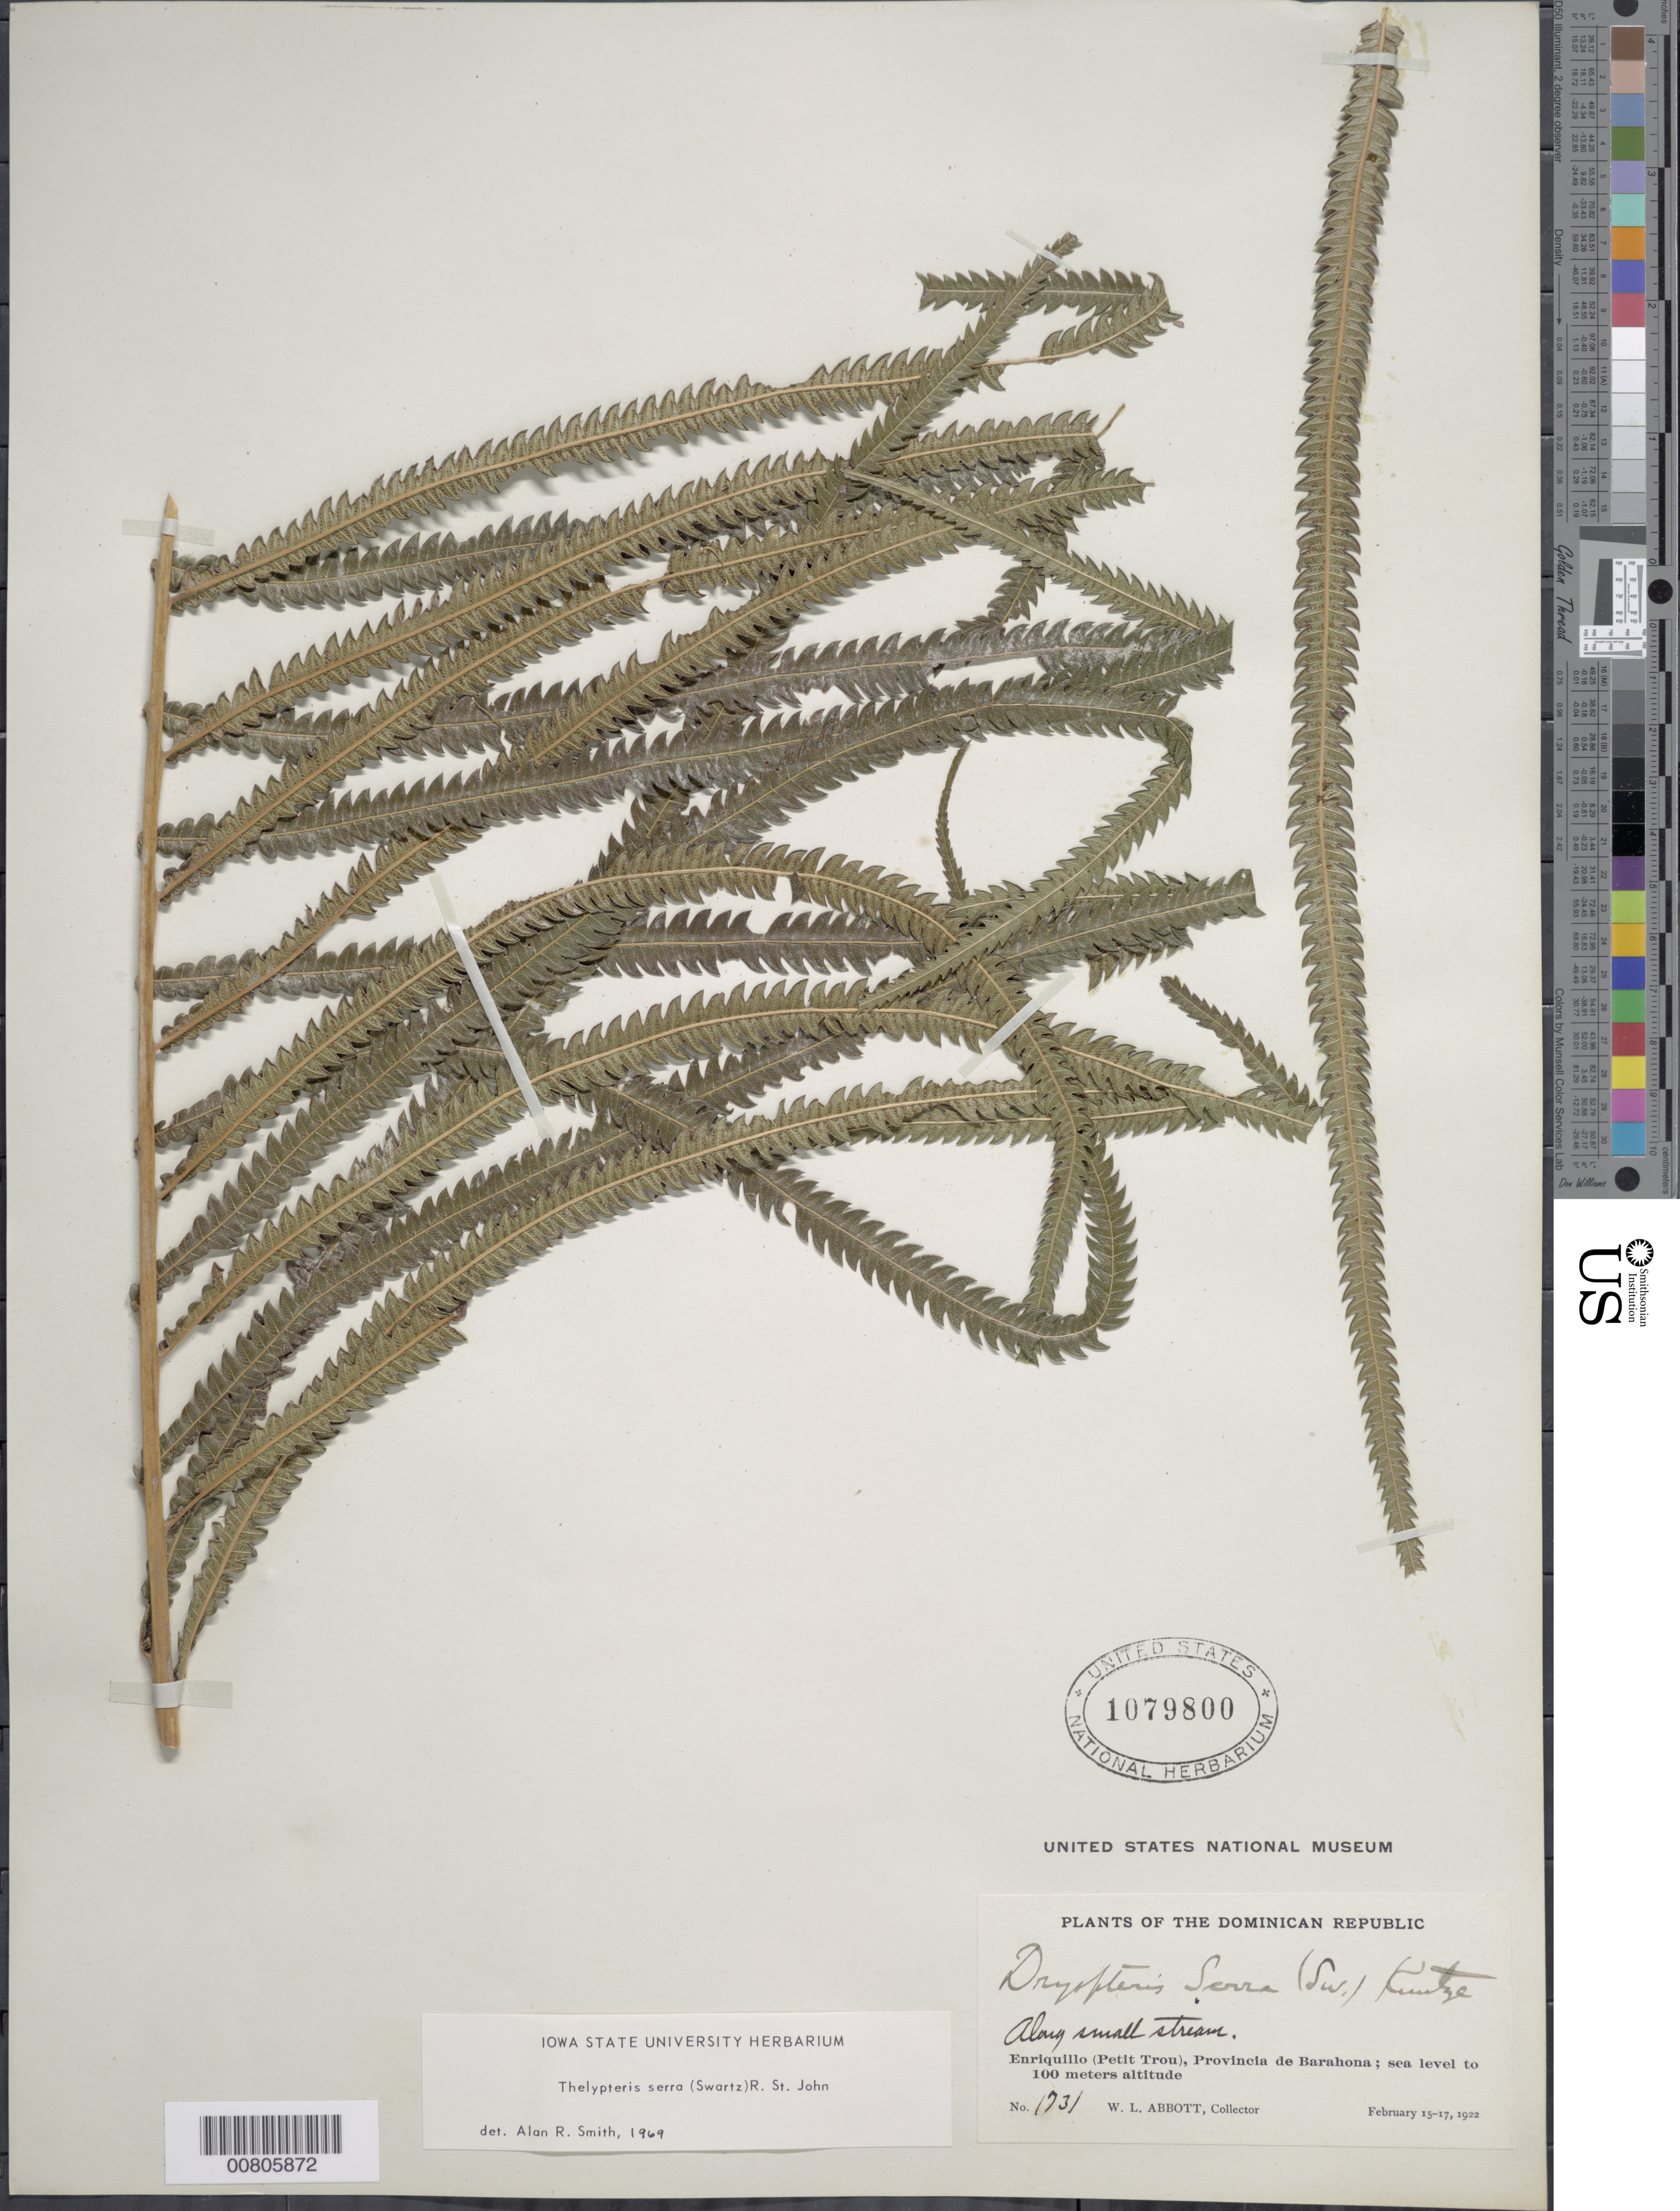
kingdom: Plantae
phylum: Tracheophyta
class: Polypodiopsida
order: Polypodiales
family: Thelypteridaceae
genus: Christella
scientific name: Christella serra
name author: (Sw.) Holttum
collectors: W. L. Abbott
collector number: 1731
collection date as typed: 15 Feb 1922 to 17 Feb 1922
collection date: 1922-02-15/1922-02-17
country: Dominican Republic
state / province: Barahona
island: Hispaniola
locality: Enriquillo (Petit Trou)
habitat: Along small stream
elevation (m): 0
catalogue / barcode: US 1079800